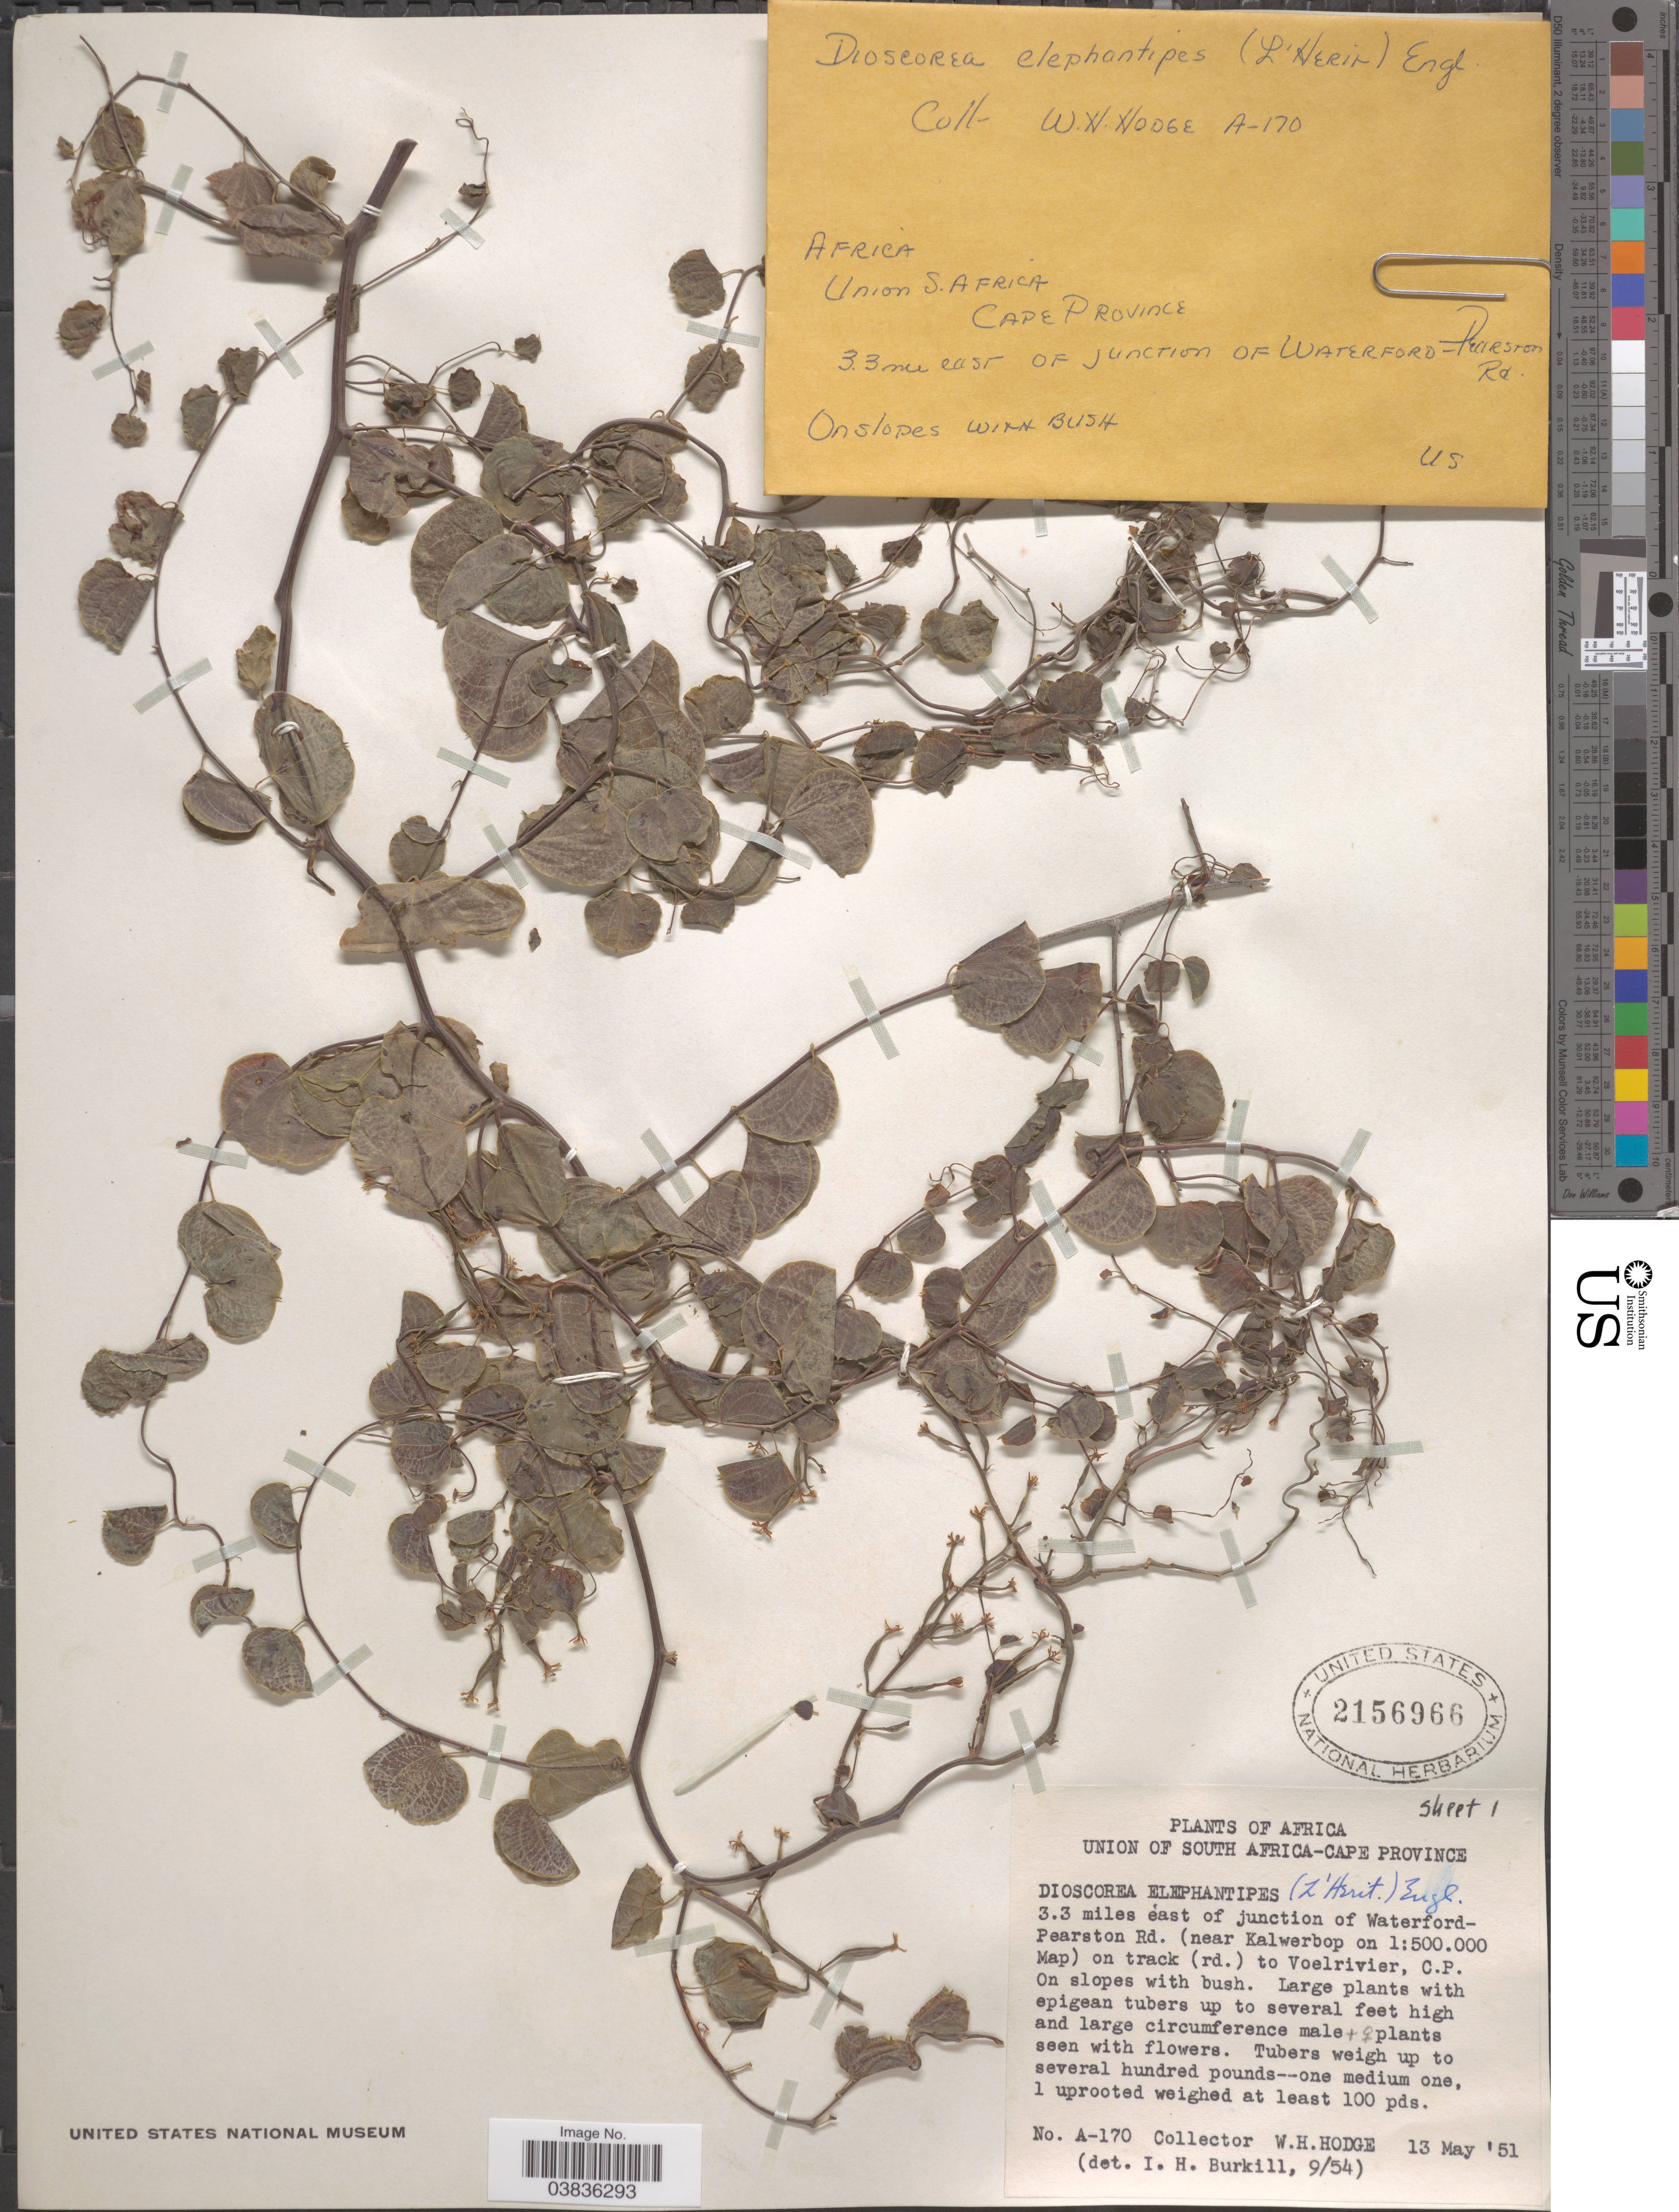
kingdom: Plantae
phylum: Tracheophyta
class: Liliopsida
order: Dioscoreales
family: Dioscoreaceae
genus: Dioscorea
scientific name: Dioscorea elephantipes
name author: Engl.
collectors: W. Hodge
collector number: A-170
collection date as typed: Transcribed d/m/y: 13/5/51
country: South Africa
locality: Unioin of South Africa. 3.3 miles east of junction of Waterford-Pearston Rd. (near Kalwerbop on 1:500.000 Map) on track (rd.) to Voelrivier.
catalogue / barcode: US 2156966